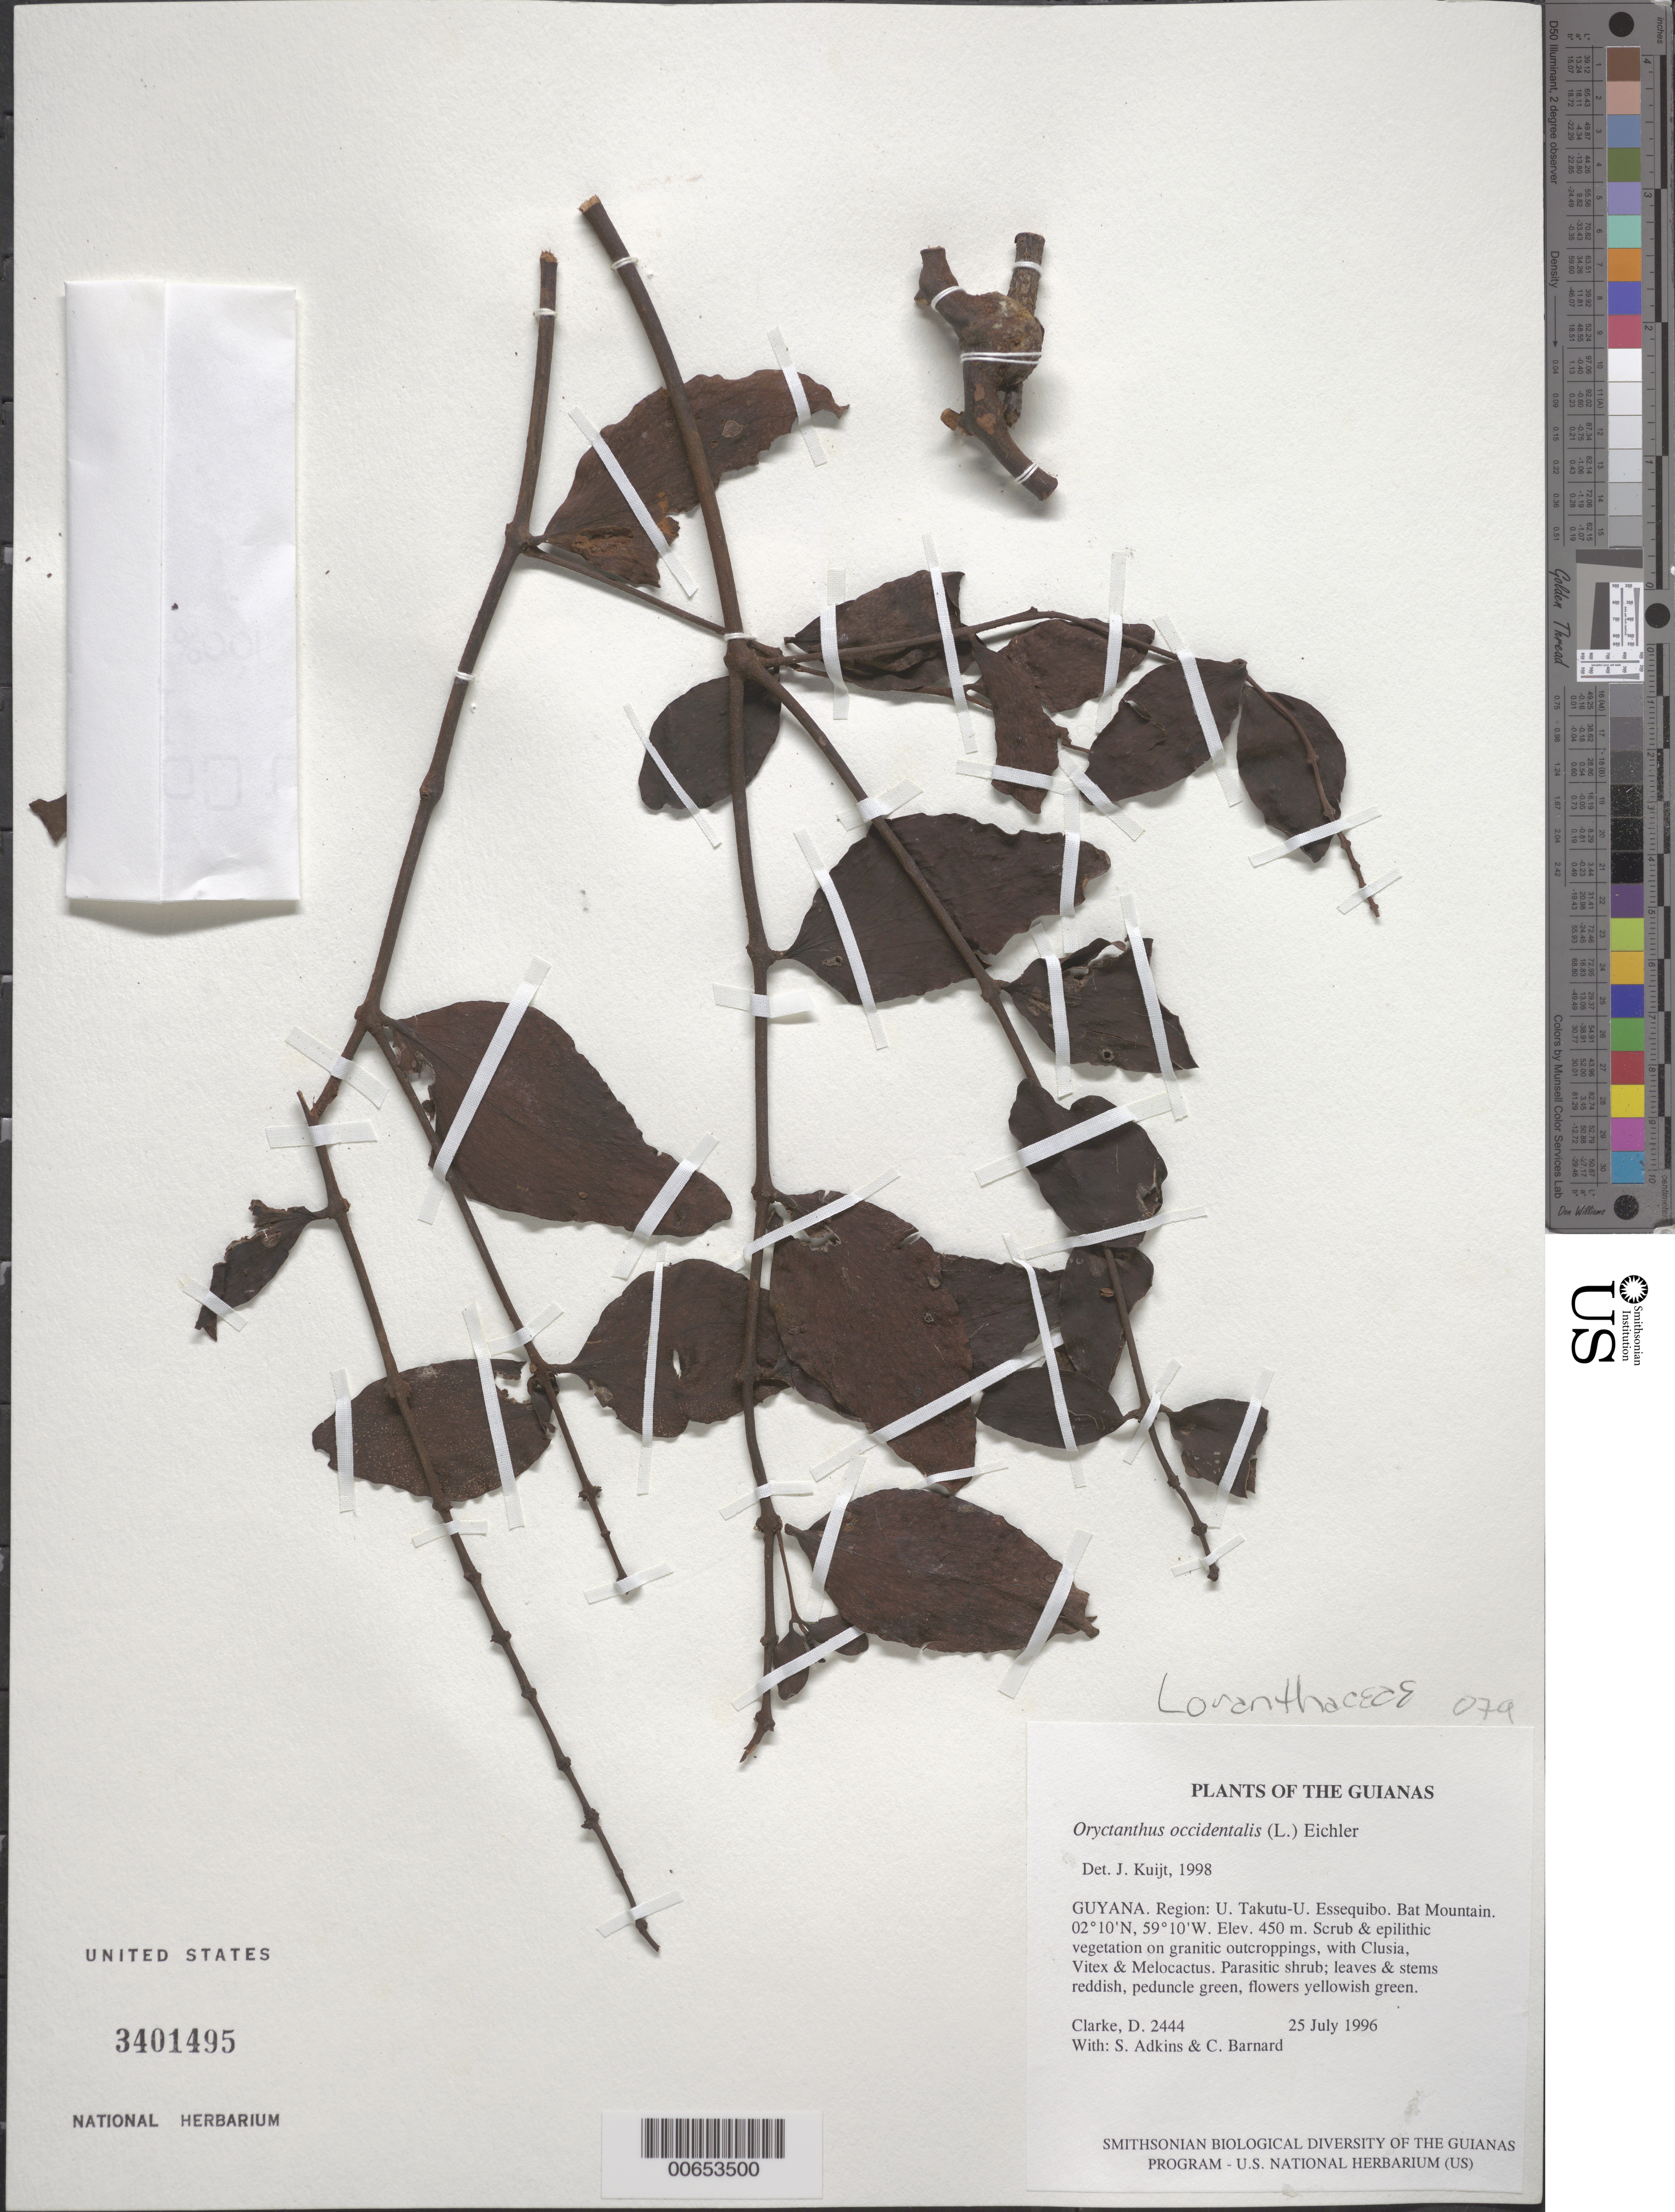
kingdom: Plantae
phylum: Tracheophyta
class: Magnoliopsida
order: Santalales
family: Loranthaceae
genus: Oryctanthus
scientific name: Oryctanthus occidentalis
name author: (L.) Eichler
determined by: Kuijt, Job, (CANADA)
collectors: H. D. Clarke, S. Adkins & C. Bernard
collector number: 2444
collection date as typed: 25 July 1996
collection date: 1996-07-25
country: Guyana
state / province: U. Takutu-U. Essequibo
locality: Bat Mountain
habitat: Scrub & epilithic vegetation on granitic outcroppings, with Clusia, Vitex & Melocactus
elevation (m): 450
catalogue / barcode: US 3401495